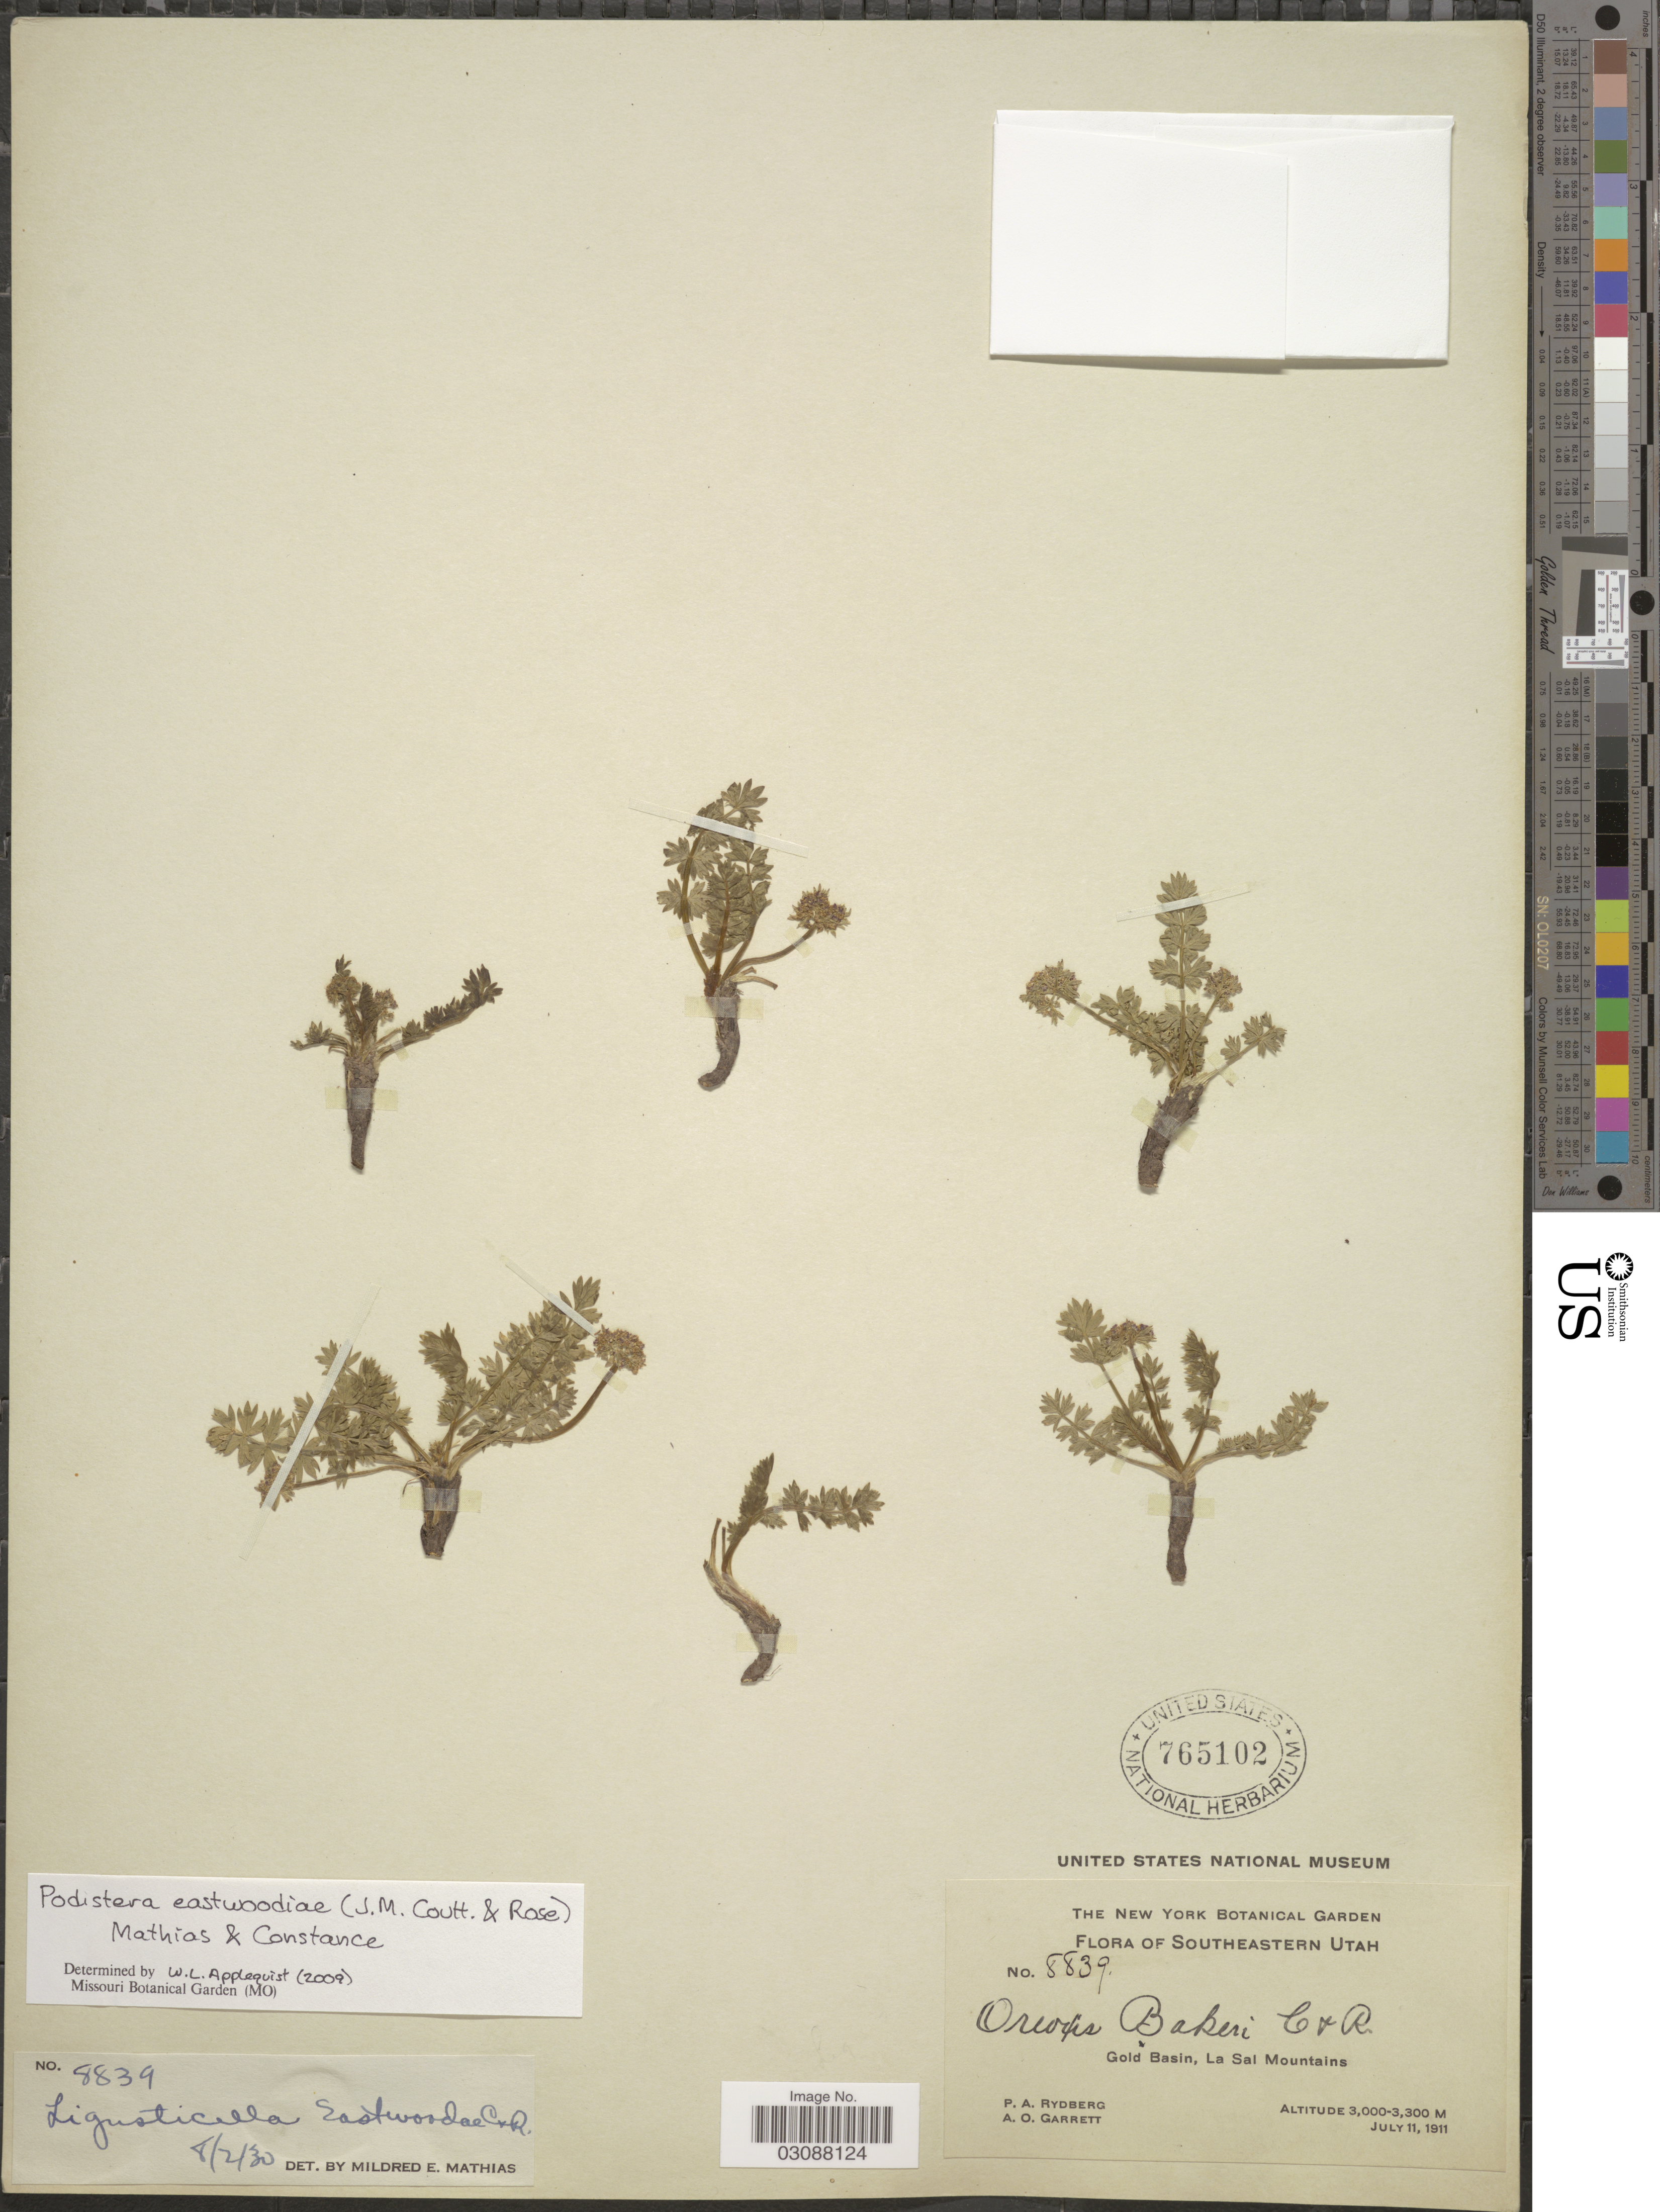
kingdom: Plantae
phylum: Tracheophyta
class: Magnoliopsida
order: Apiales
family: Apiaceae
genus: Podistera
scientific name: Podistera eastwoodiae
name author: (J.M. Coult. & Rose) Mathias & Constance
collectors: P. A. Rydberg & A. O. Garrett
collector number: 8839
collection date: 1911-07-11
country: United States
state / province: Utah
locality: Southeastern Utah. Gold Basin, La Sal Mountains.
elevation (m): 3000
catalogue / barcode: US 765102